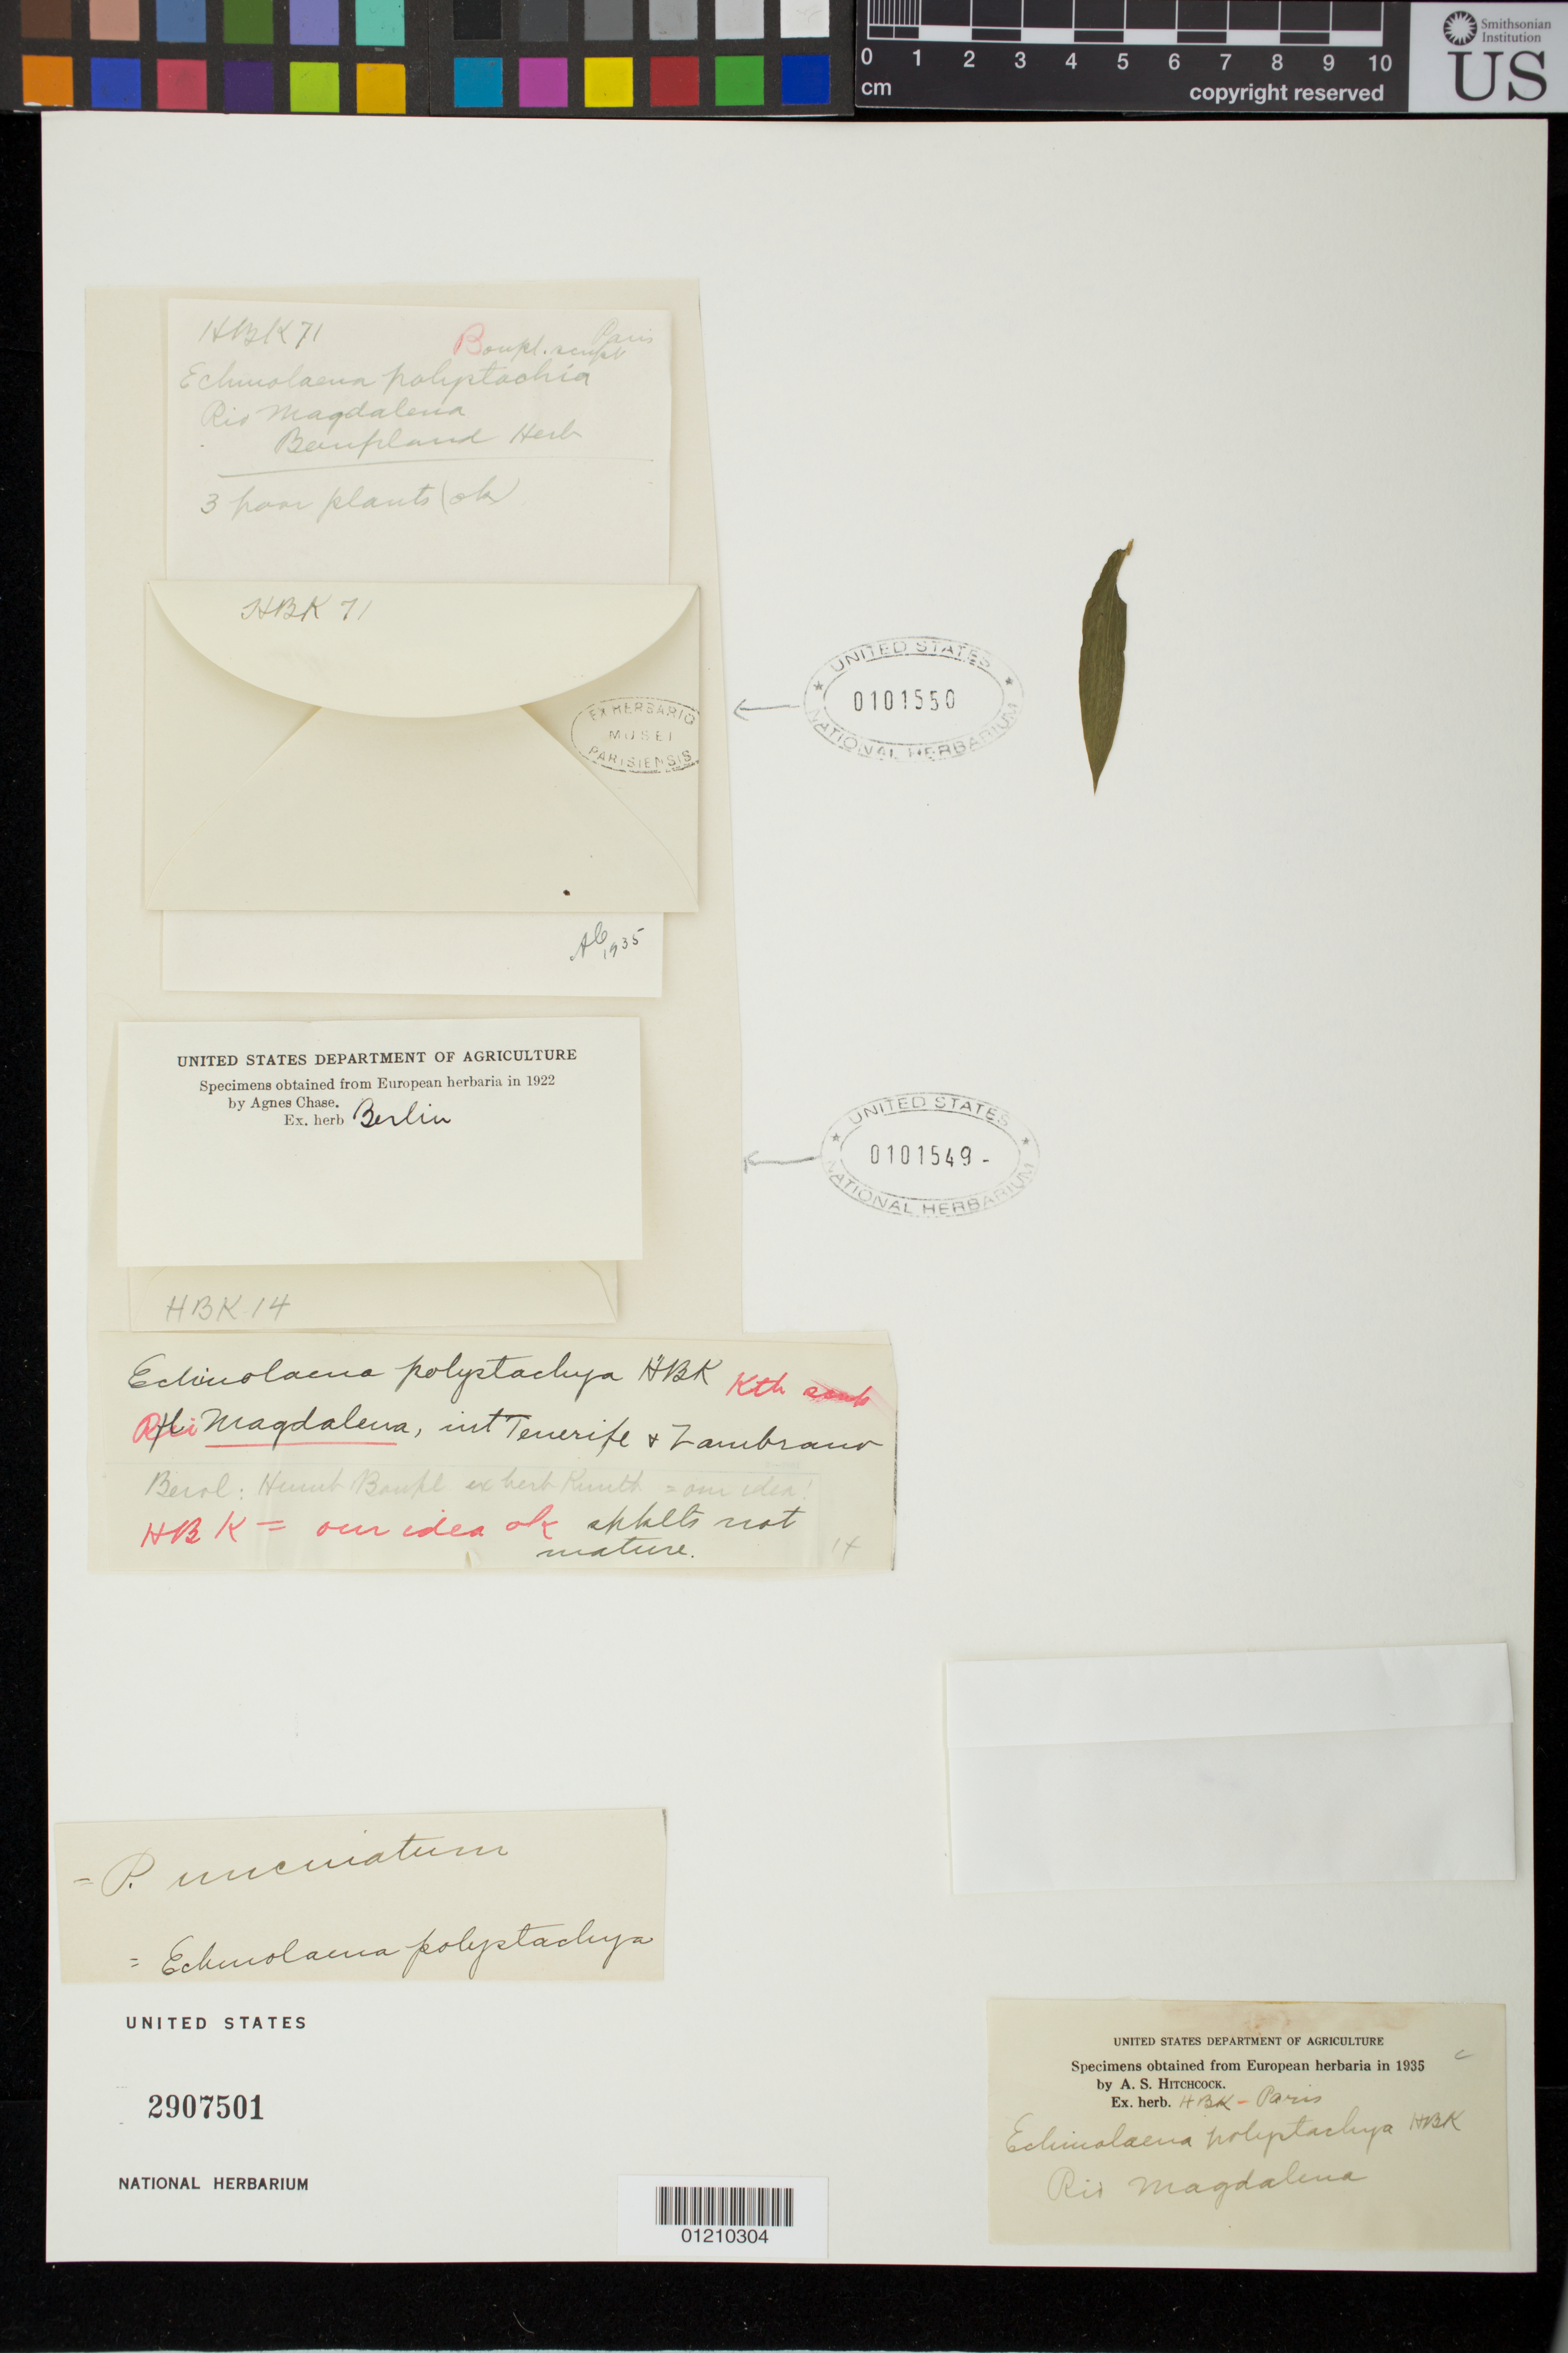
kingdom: Plantae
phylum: Tracheophyta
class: Liliopsida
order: Poales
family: Poaceae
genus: Echinolaena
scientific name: Echinolaena polystachya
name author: Kunth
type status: Isotype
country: Colombia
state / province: Magdalena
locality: Rio Magdalena.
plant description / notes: Fragmentary material of type specimen ex herb. Paris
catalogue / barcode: US 2907501